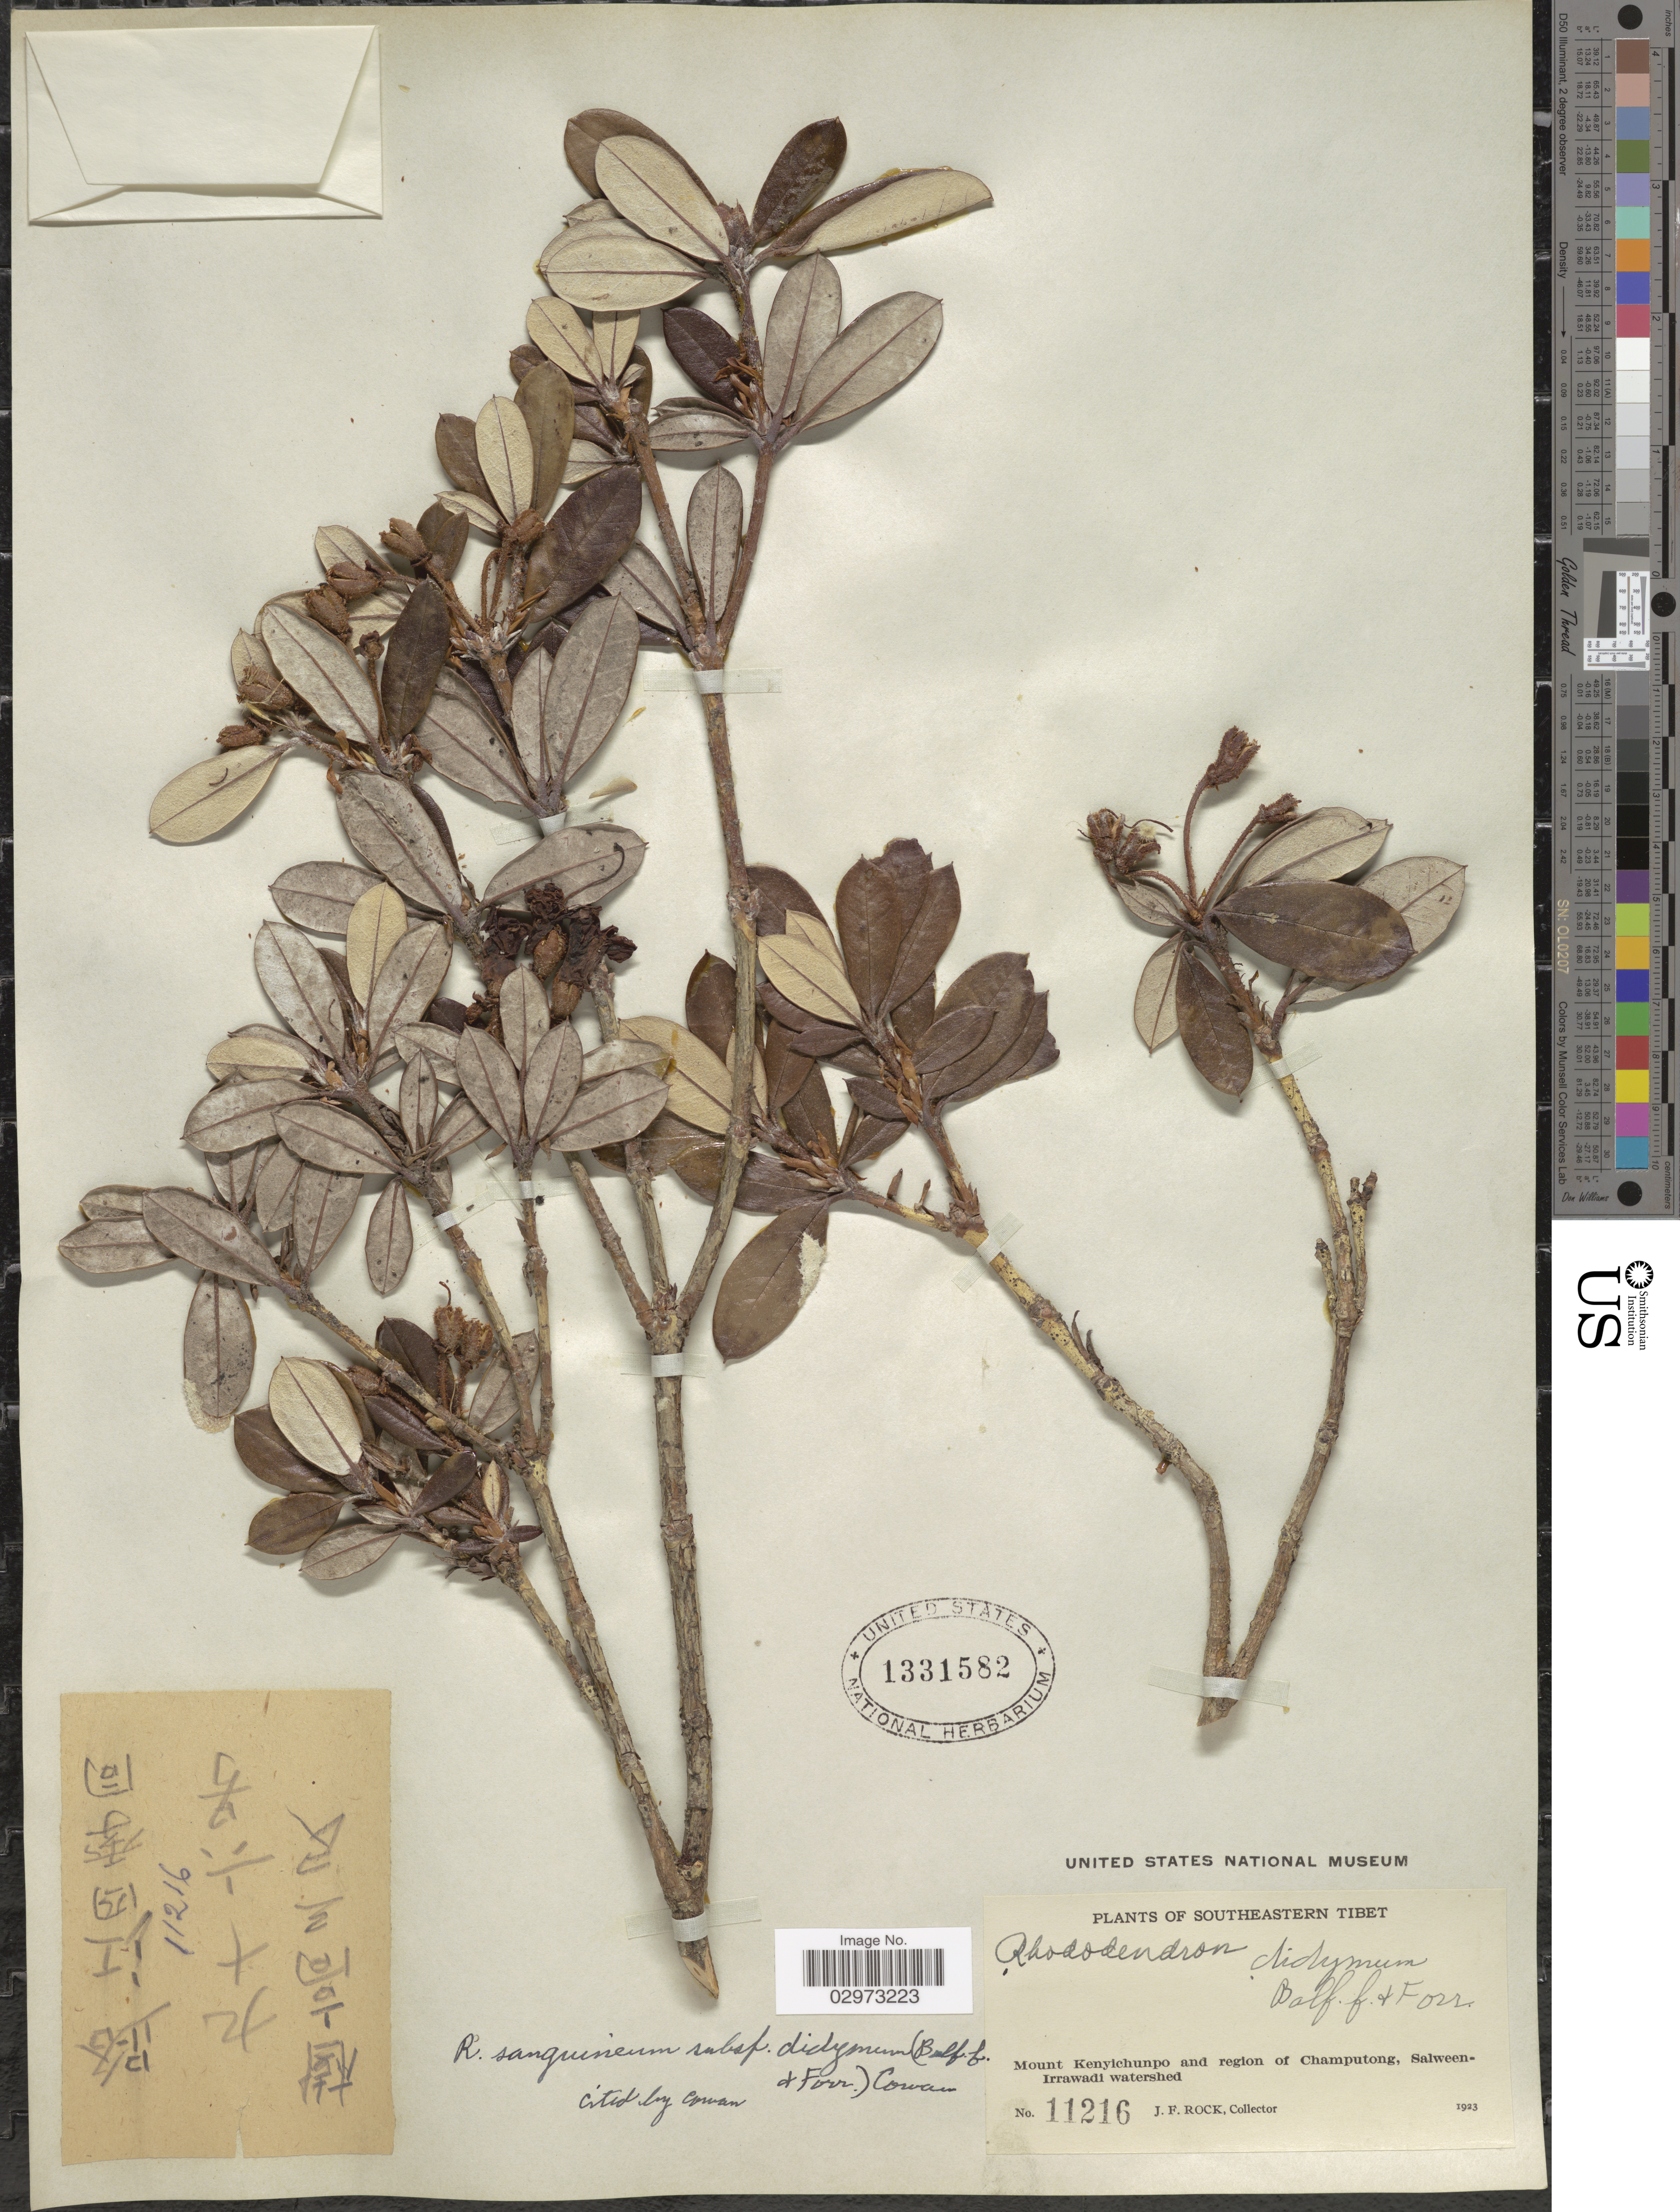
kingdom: Plantae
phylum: Tracheophyta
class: Magnoliopsida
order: Ericales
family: Ericaceae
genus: Rhododendron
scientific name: Rhododendron sanguineum subsp. didymoides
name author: (Tagg & Forrest) Cowan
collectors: J. Rock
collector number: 11216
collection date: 1923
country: China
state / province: Xizang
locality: Southeastern Tibet. Mount Kenyichunpo and region of Champutong, Salween-Irrawadi watershed.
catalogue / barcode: US 1331582